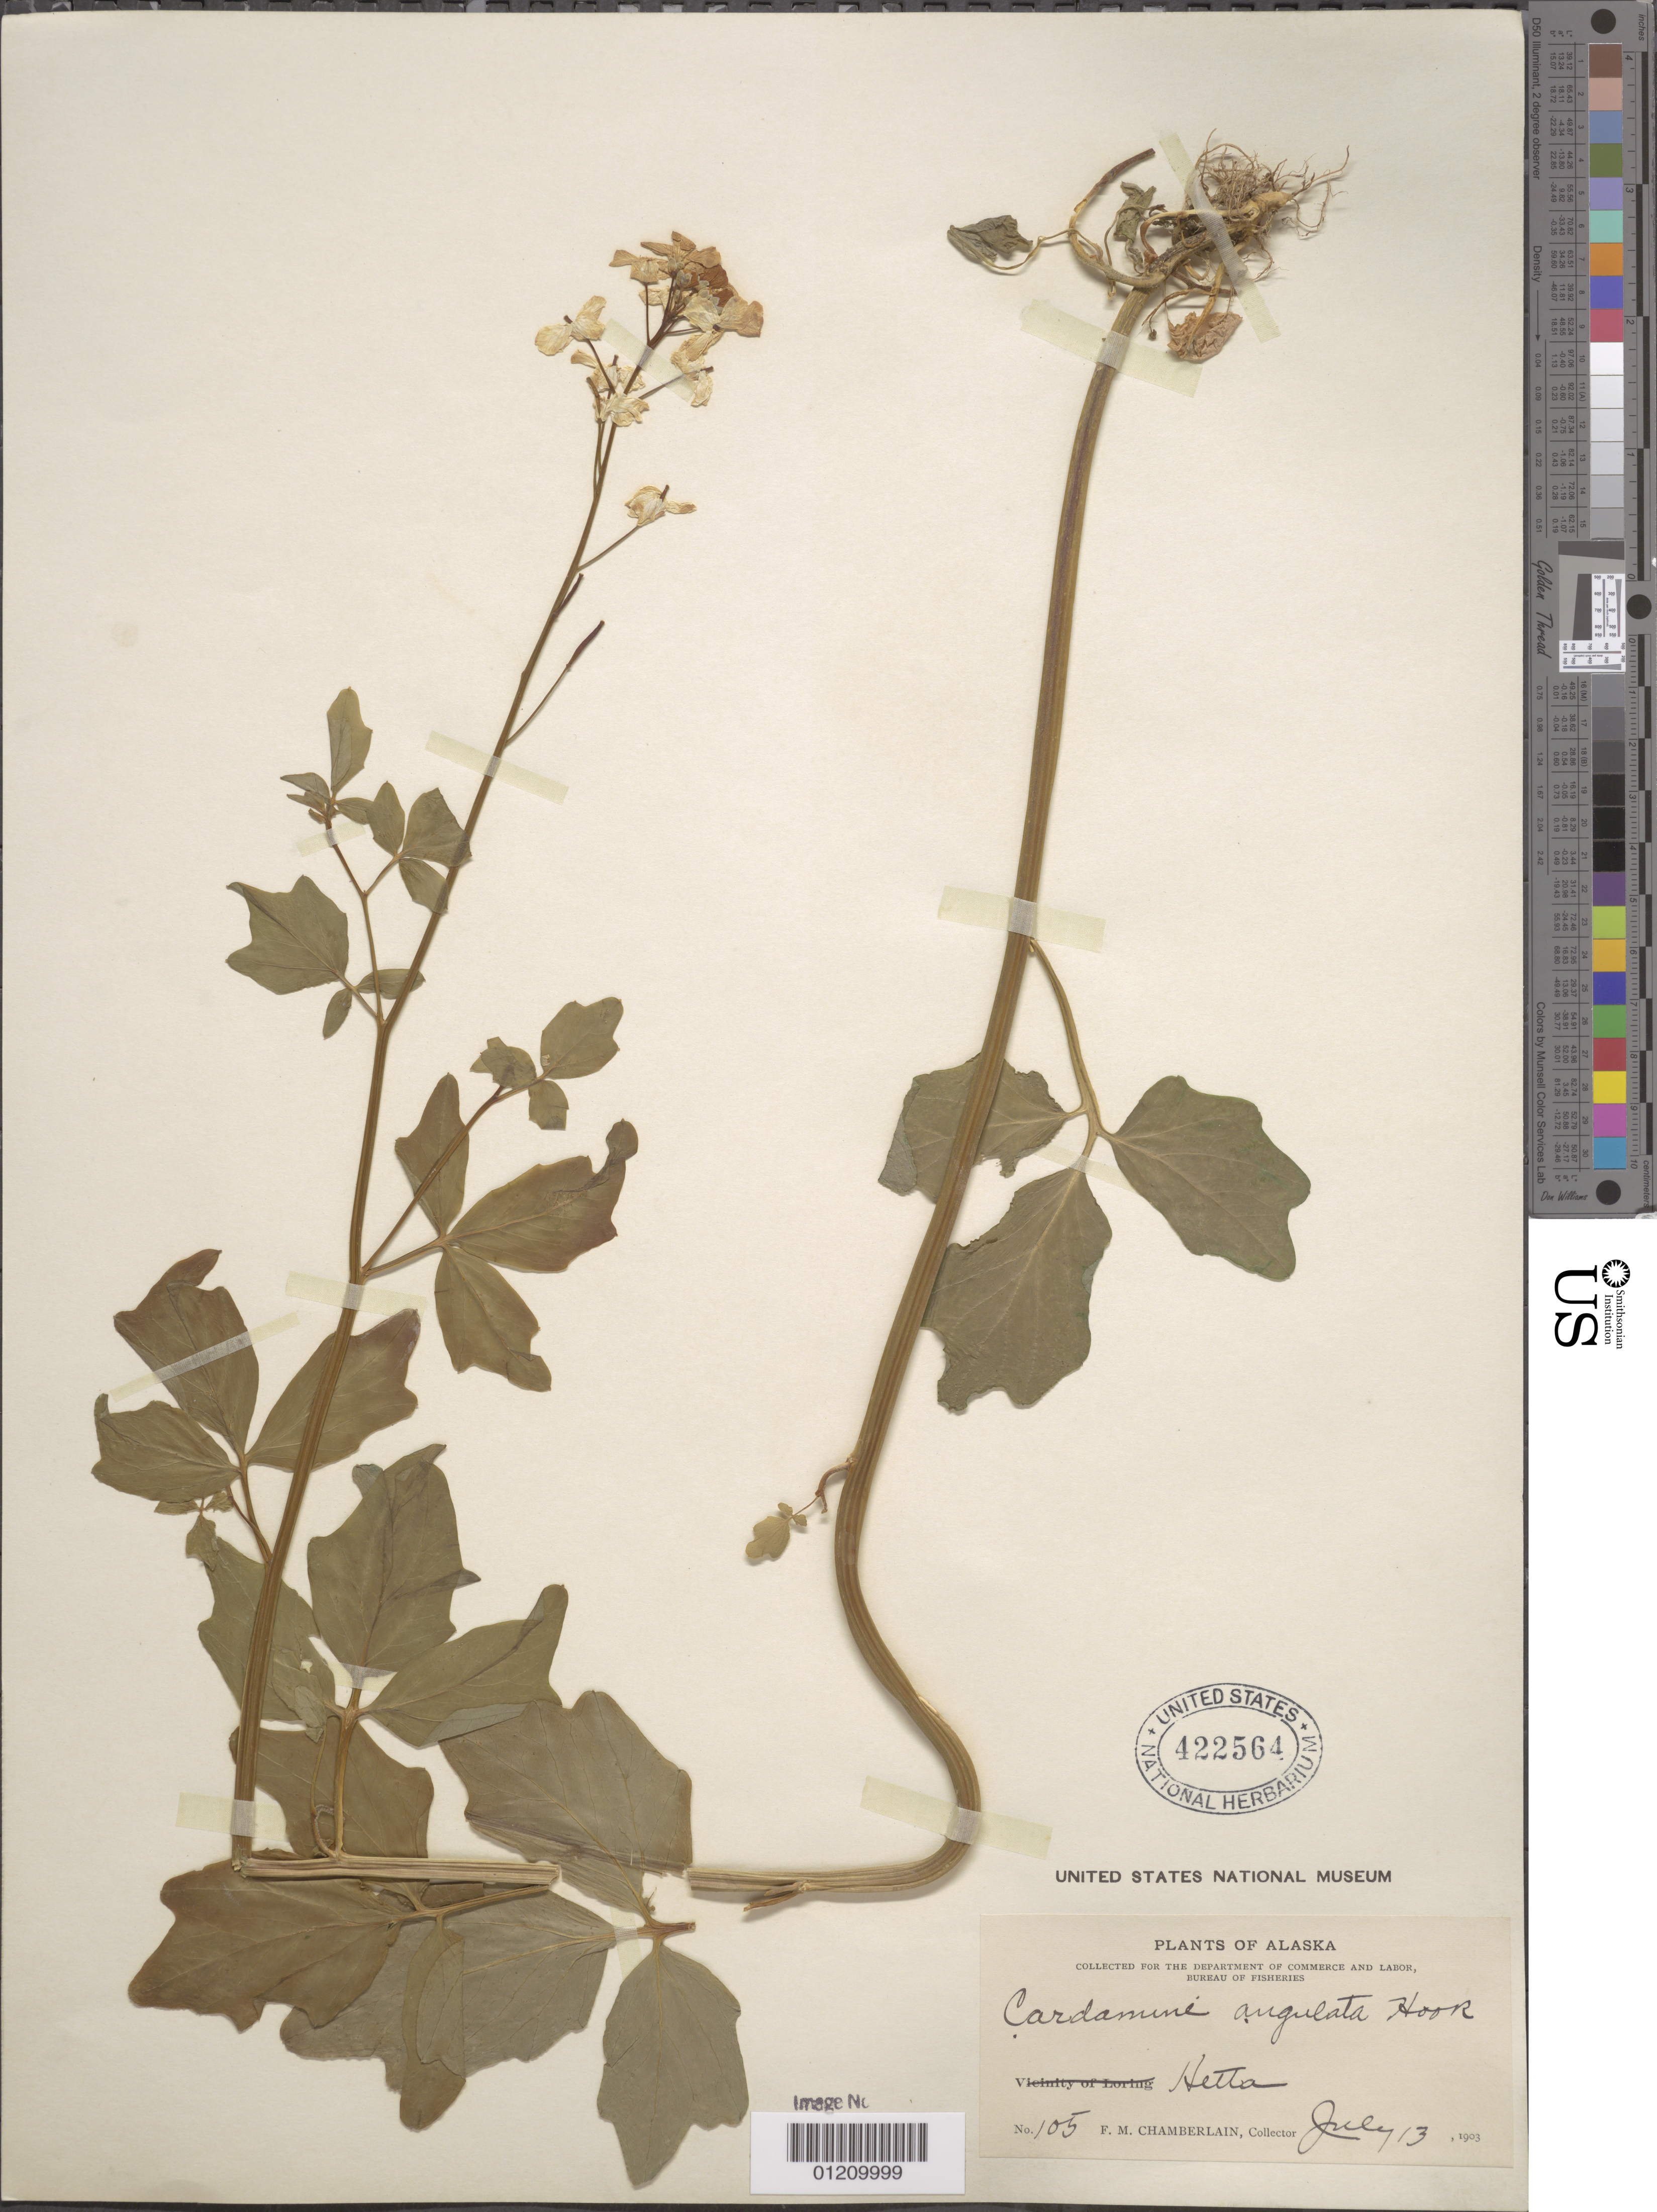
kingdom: Plantae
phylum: Tracheophyta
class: Magnoliopsida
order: Brassicales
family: Brassicaceae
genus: Cardamine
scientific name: Cardamine angulata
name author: Hook.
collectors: F. Chamberlain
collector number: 105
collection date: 1903-07-13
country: United States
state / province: Alaska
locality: Hetta.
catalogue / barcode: US 422564